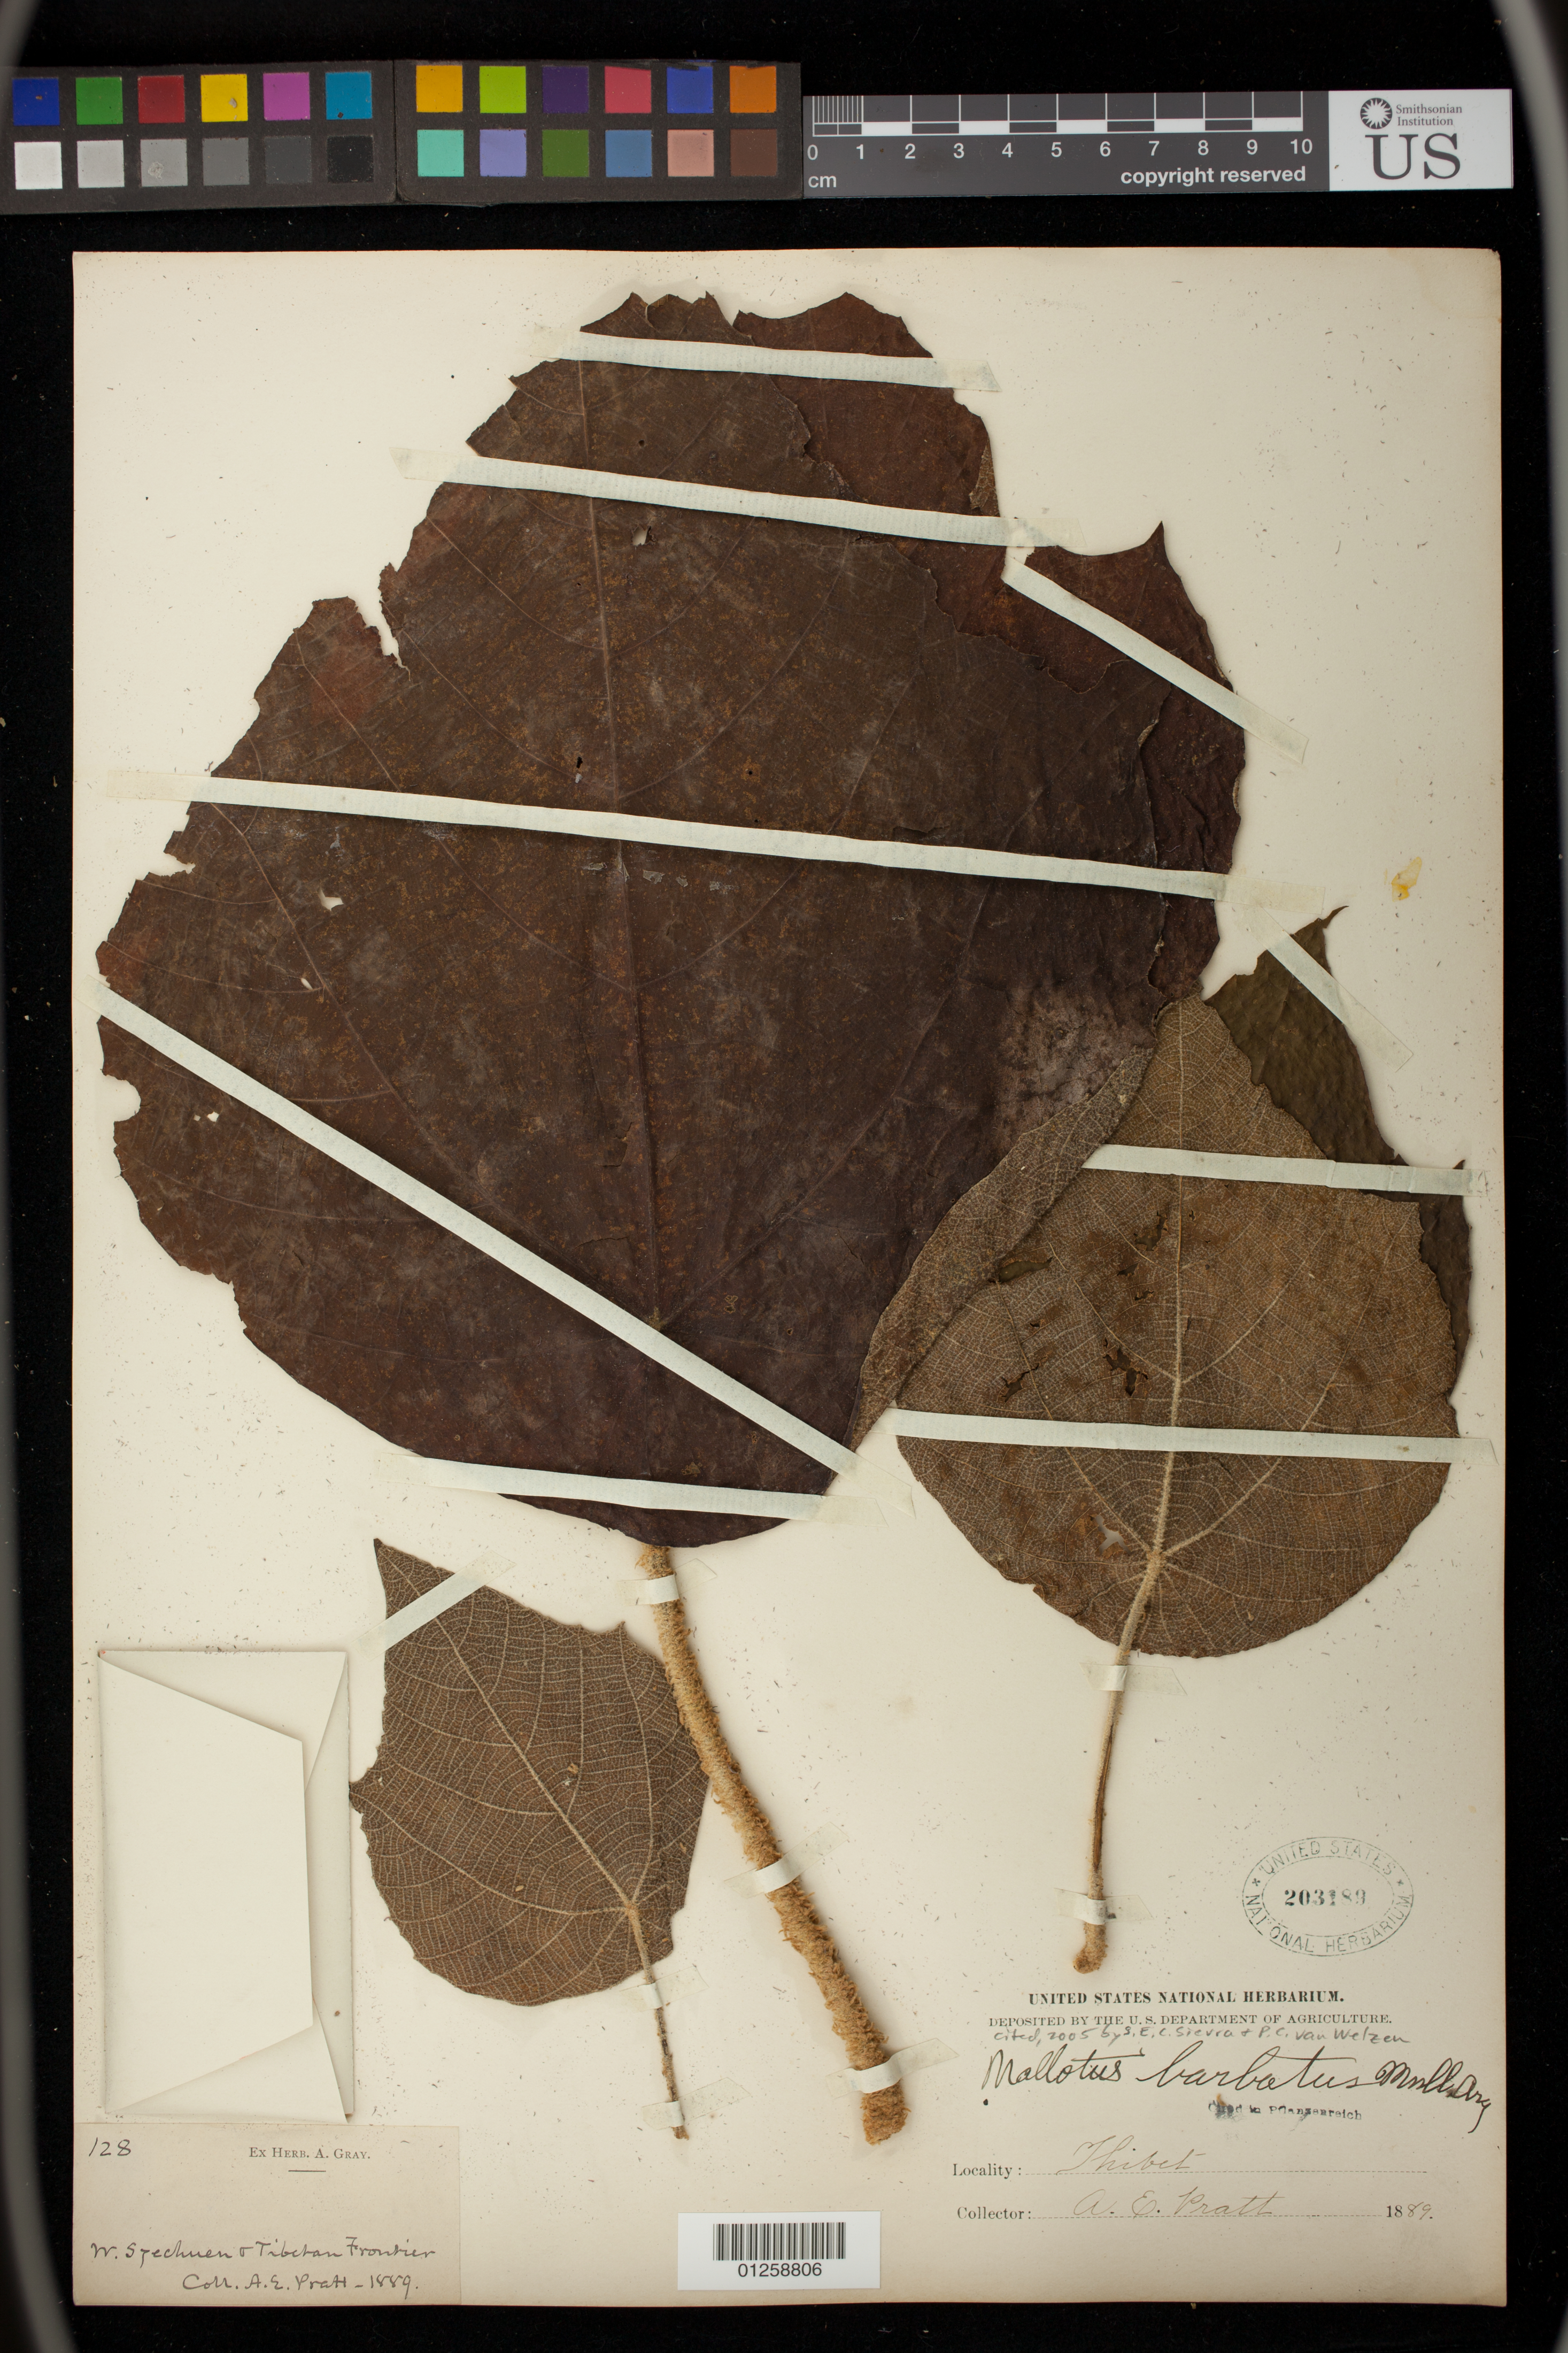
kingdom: Plantae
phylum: Tracheophyta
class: Magnoliopsida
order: Malpighiales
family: Euphorbiaceae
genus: Mallotus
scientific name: Mallotus barbatus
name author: Müll. Arg.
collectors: A. Pratt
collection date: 1889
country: China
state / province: Sichuan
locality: W. Szechuen & Tibetan Frontier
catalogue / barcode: US 203189